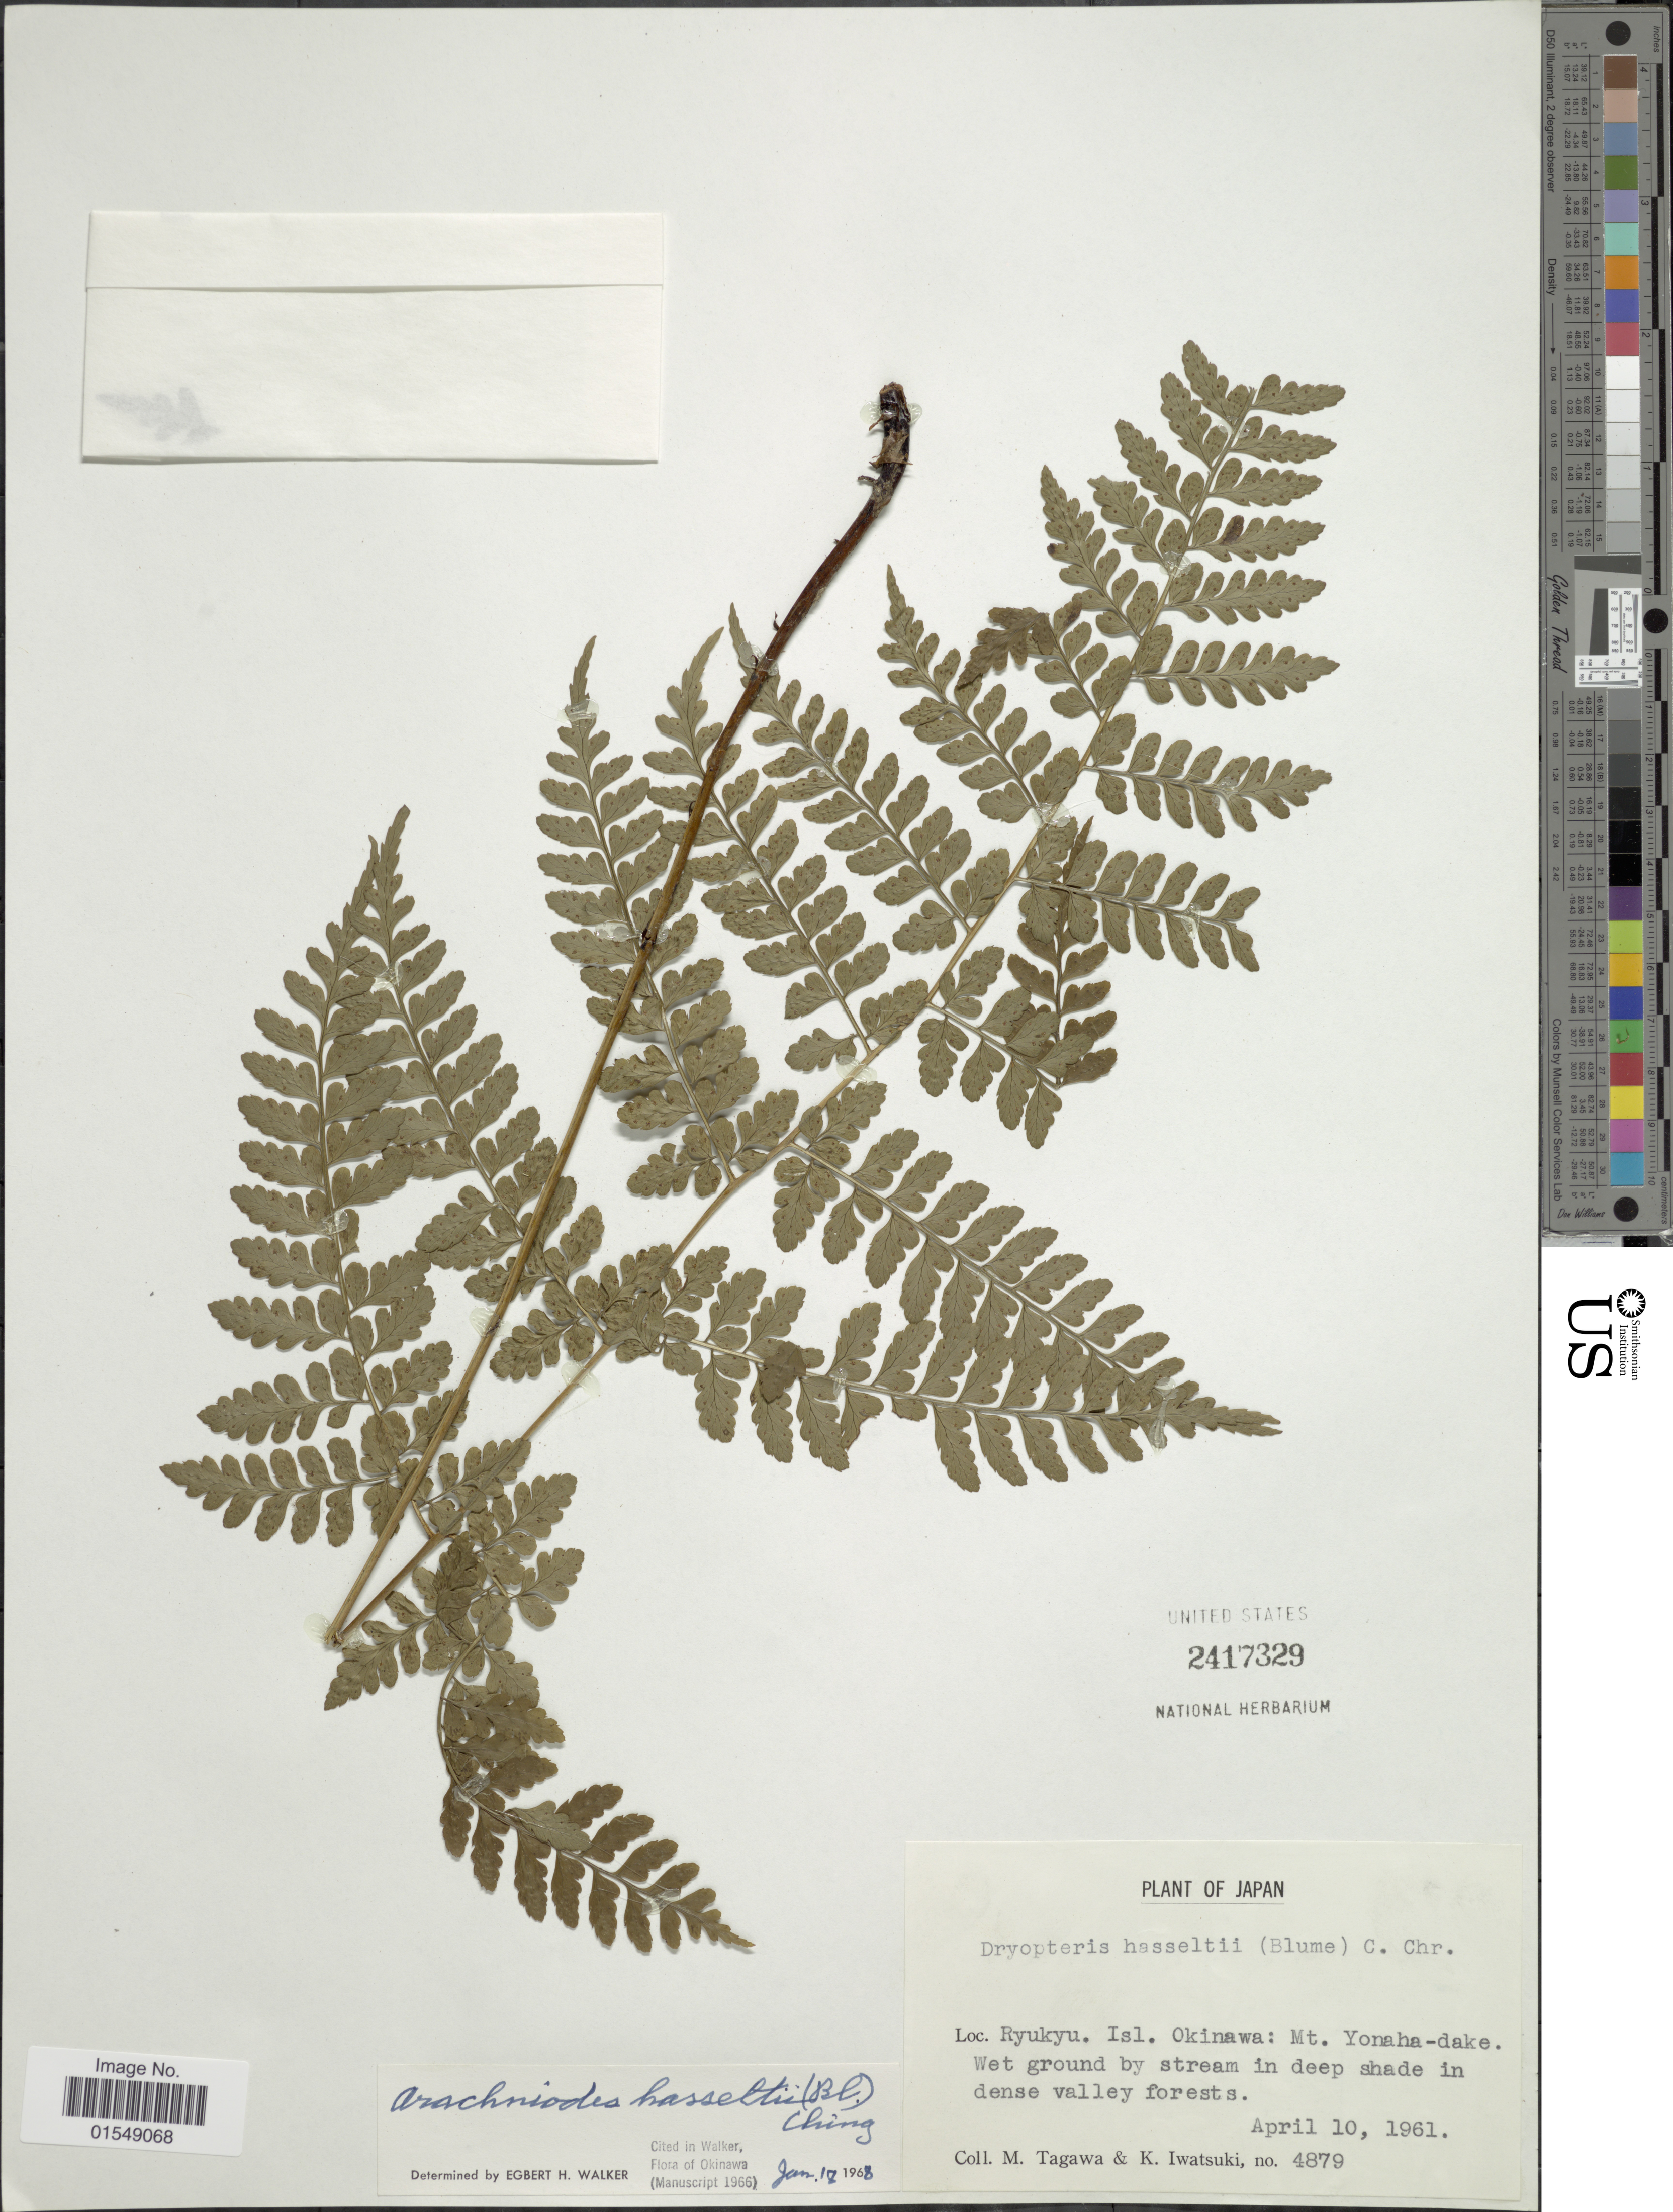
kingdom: Plantae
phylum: Tracheophyta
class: Polypodiopsida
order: Polypodiales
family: Dryopteridaceae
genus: Arachniodes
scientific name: Arachniodes hasseltii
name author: (Blume) Ching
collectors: M. Tagawa & K. Iwatsuki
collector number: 4879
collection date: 1961-04-10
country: Japan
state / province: Okinawa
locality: Ryukyu, Mt. Yonaha-dake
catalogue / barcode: US 2417329